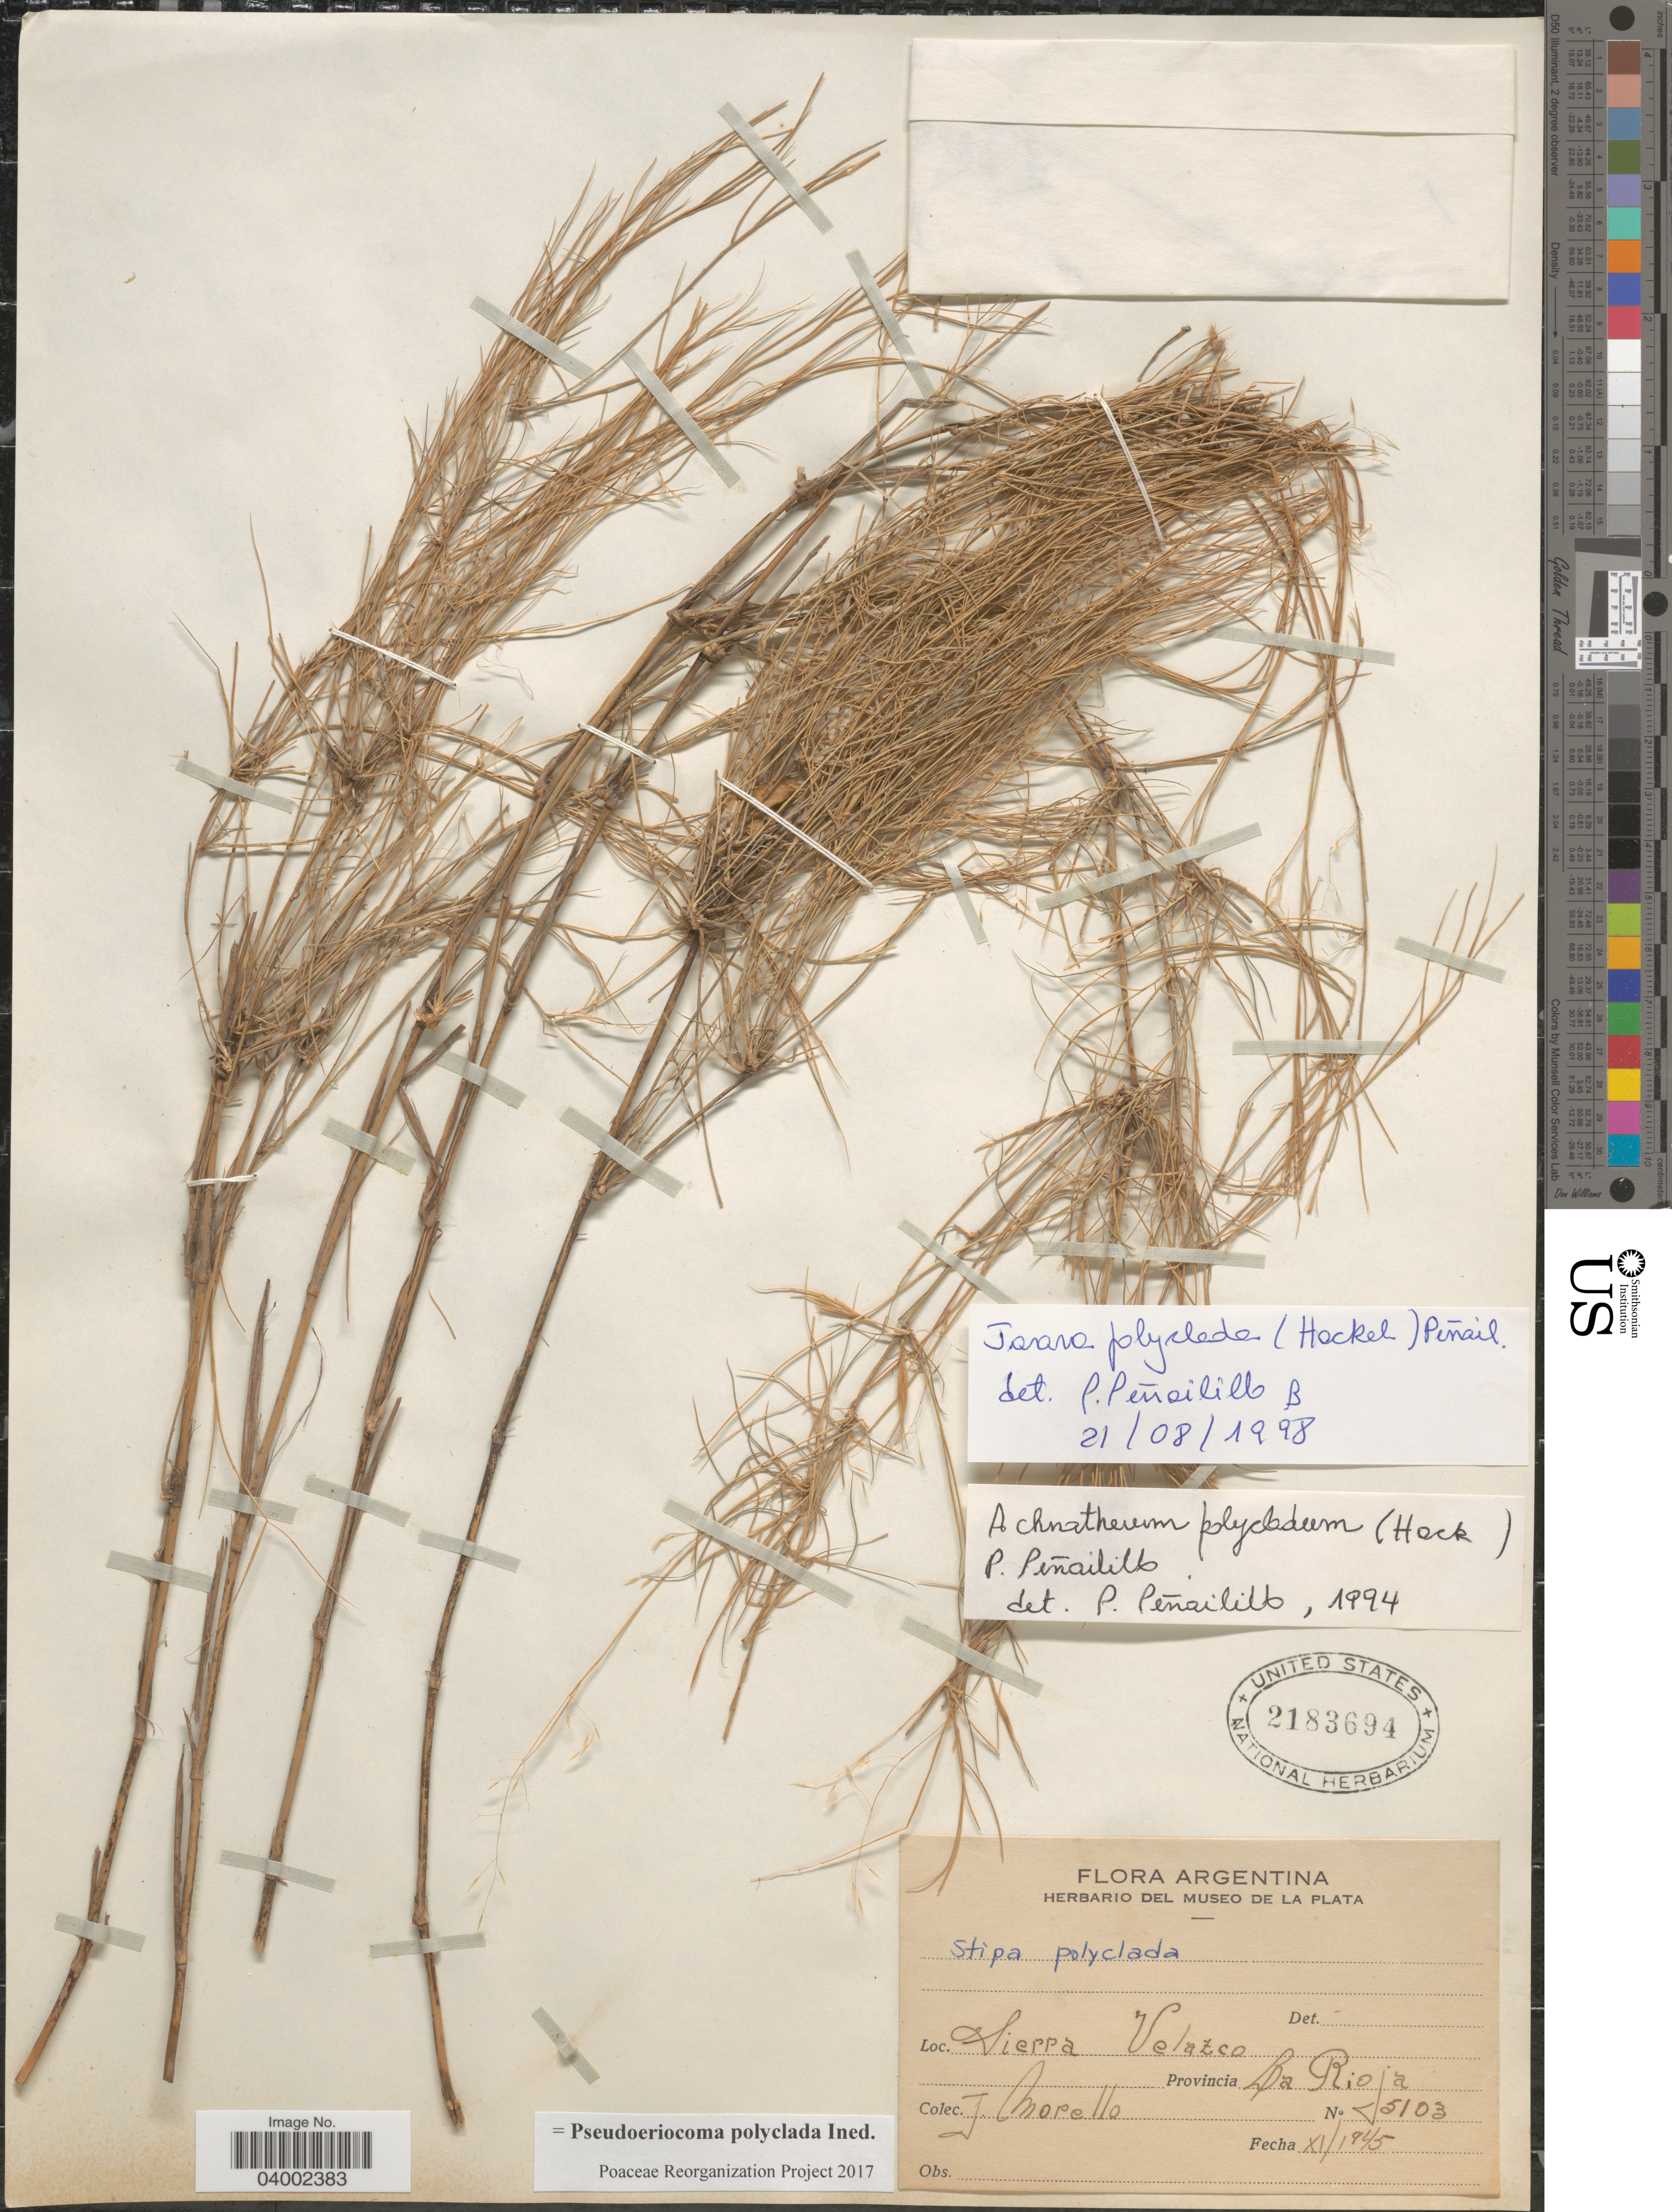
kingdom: Plantae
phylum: Tracheophyta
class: Liliopsida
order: Poales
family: Poaceae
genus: Pseudoeriocoma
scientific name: Pseudoeriocoma ployclada ined.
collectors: J. Morello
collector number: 5103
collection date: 1945-11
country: Argentina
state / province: La Rioja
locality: Sierra Velazco.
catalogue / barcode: US 2183694